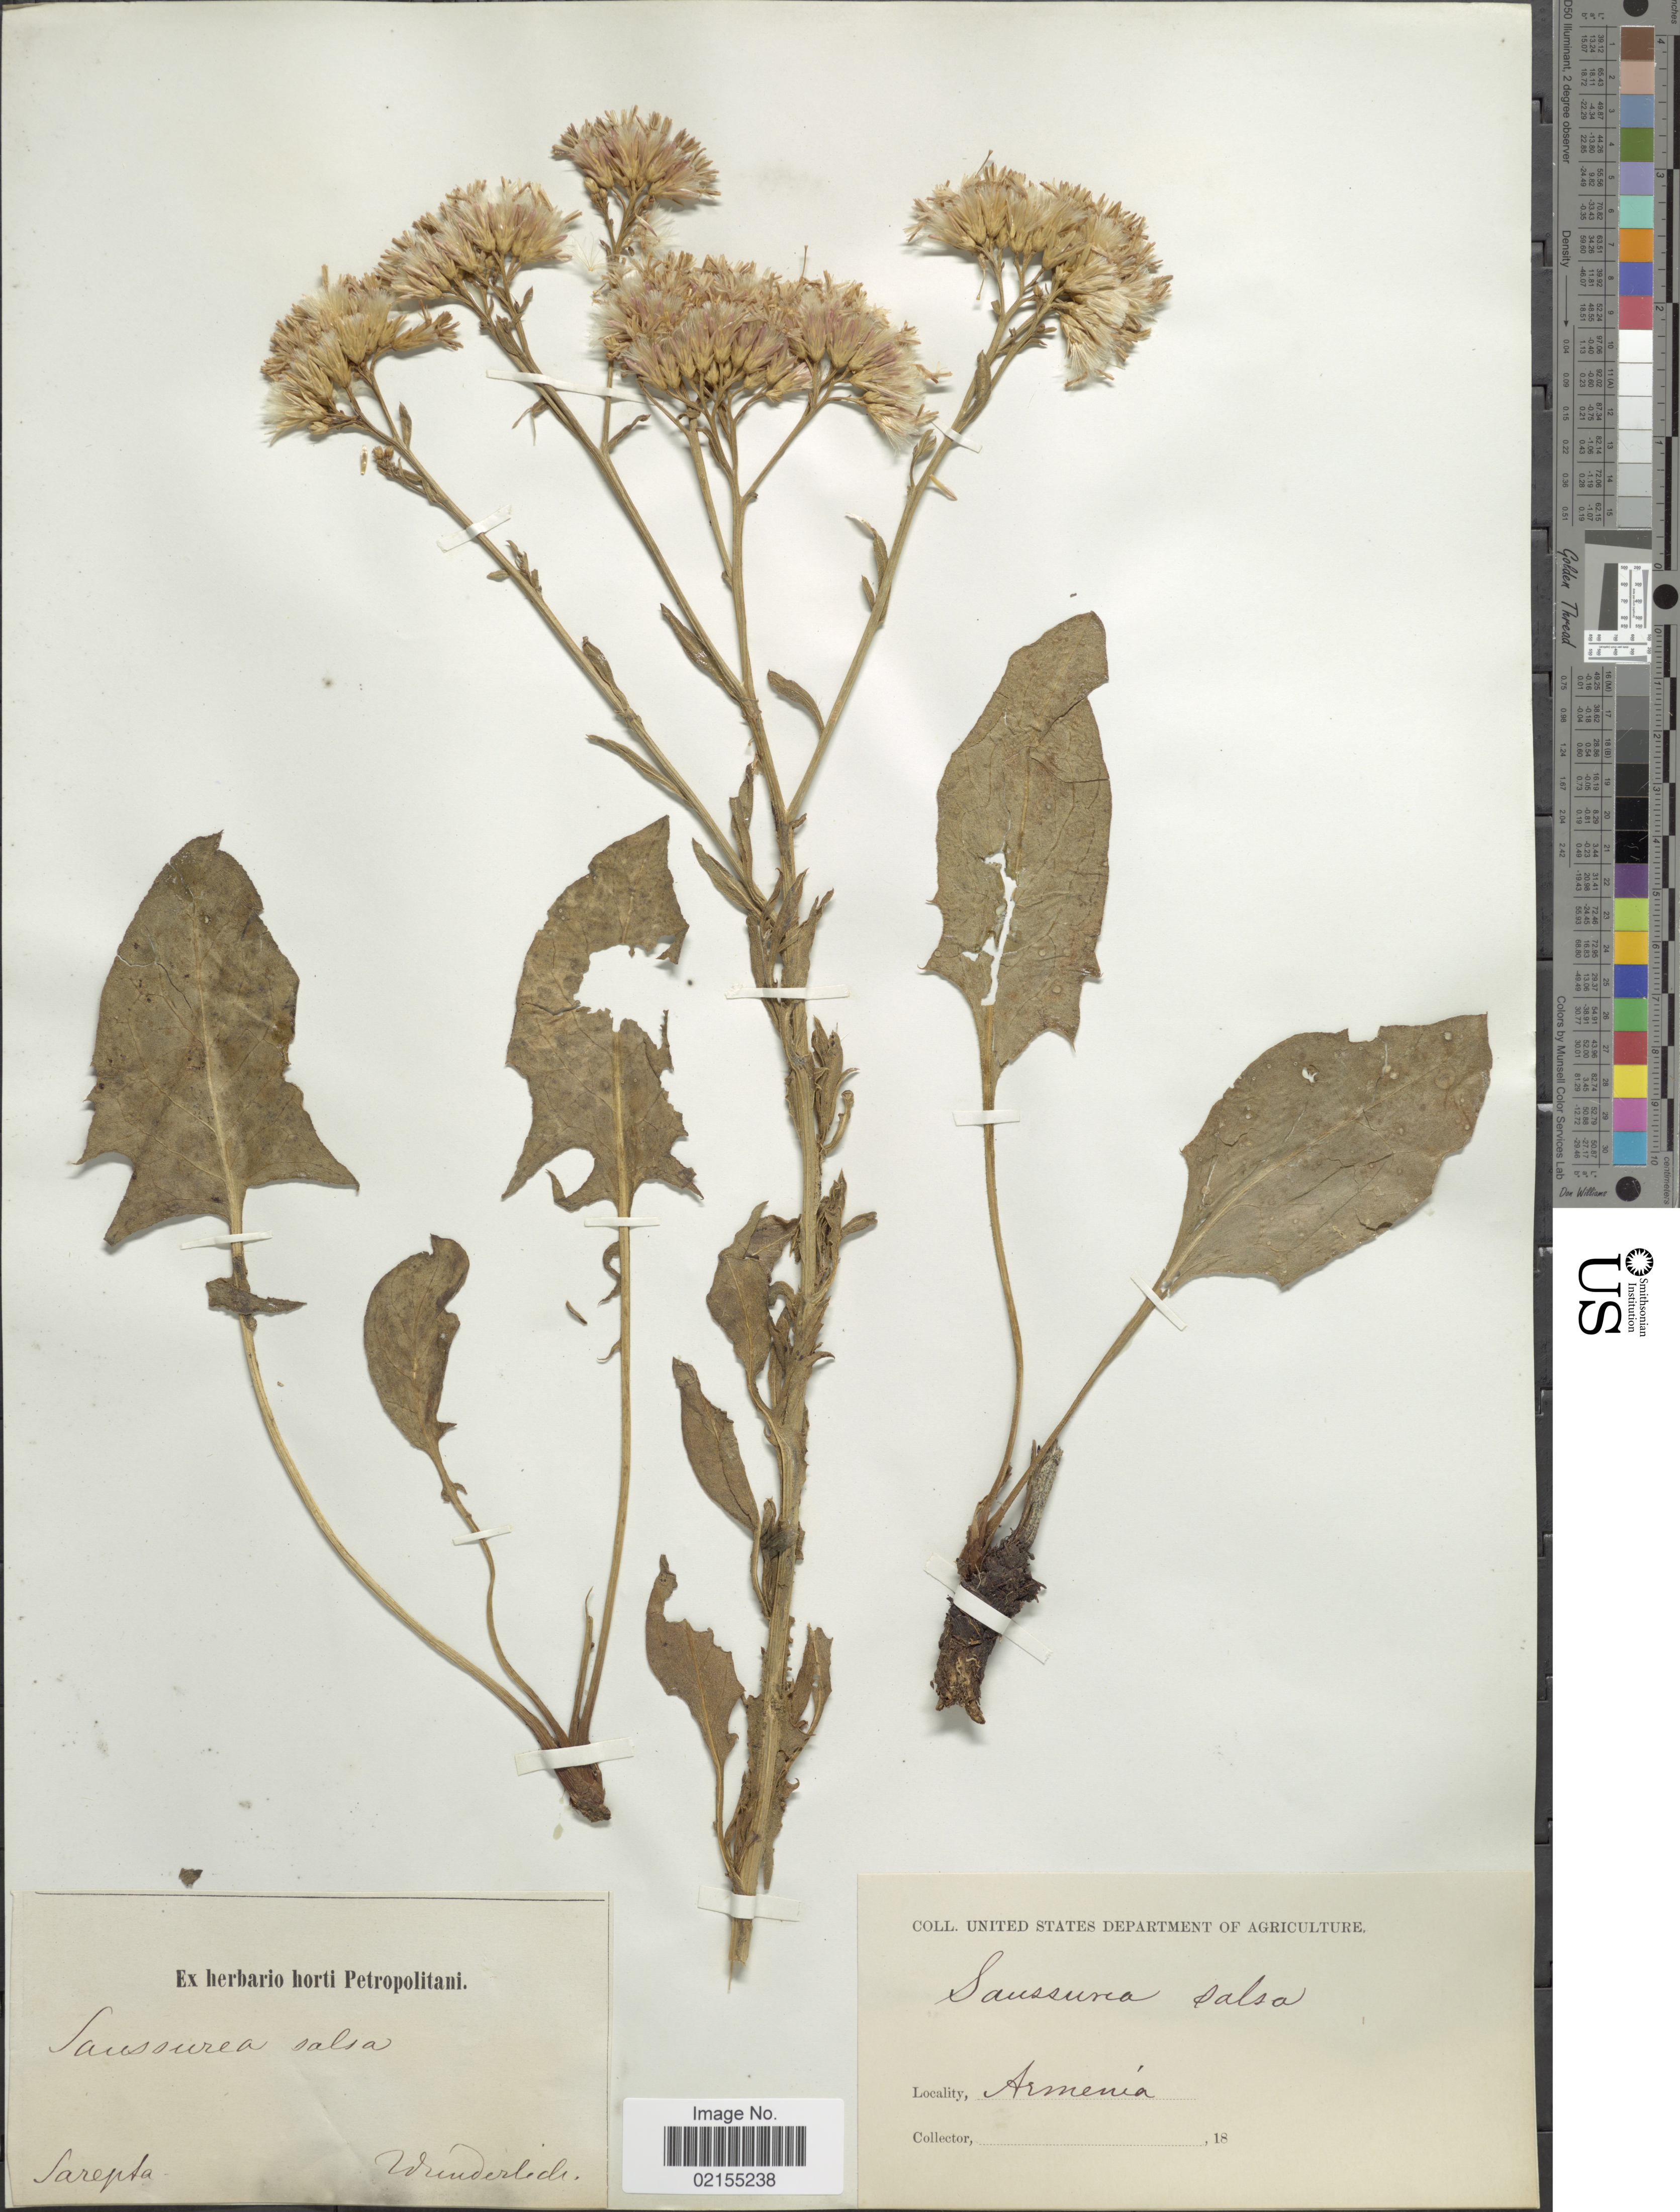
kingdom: Plantae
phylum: Tracheophyta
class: Magnoliopsida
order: Asterales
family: Asteraceae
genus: Saussurea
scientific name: Saussurea salsa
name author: Spreng.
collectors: Wunderlich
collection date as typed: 18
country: Russian Federation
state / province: Volgograd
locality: Sarepta